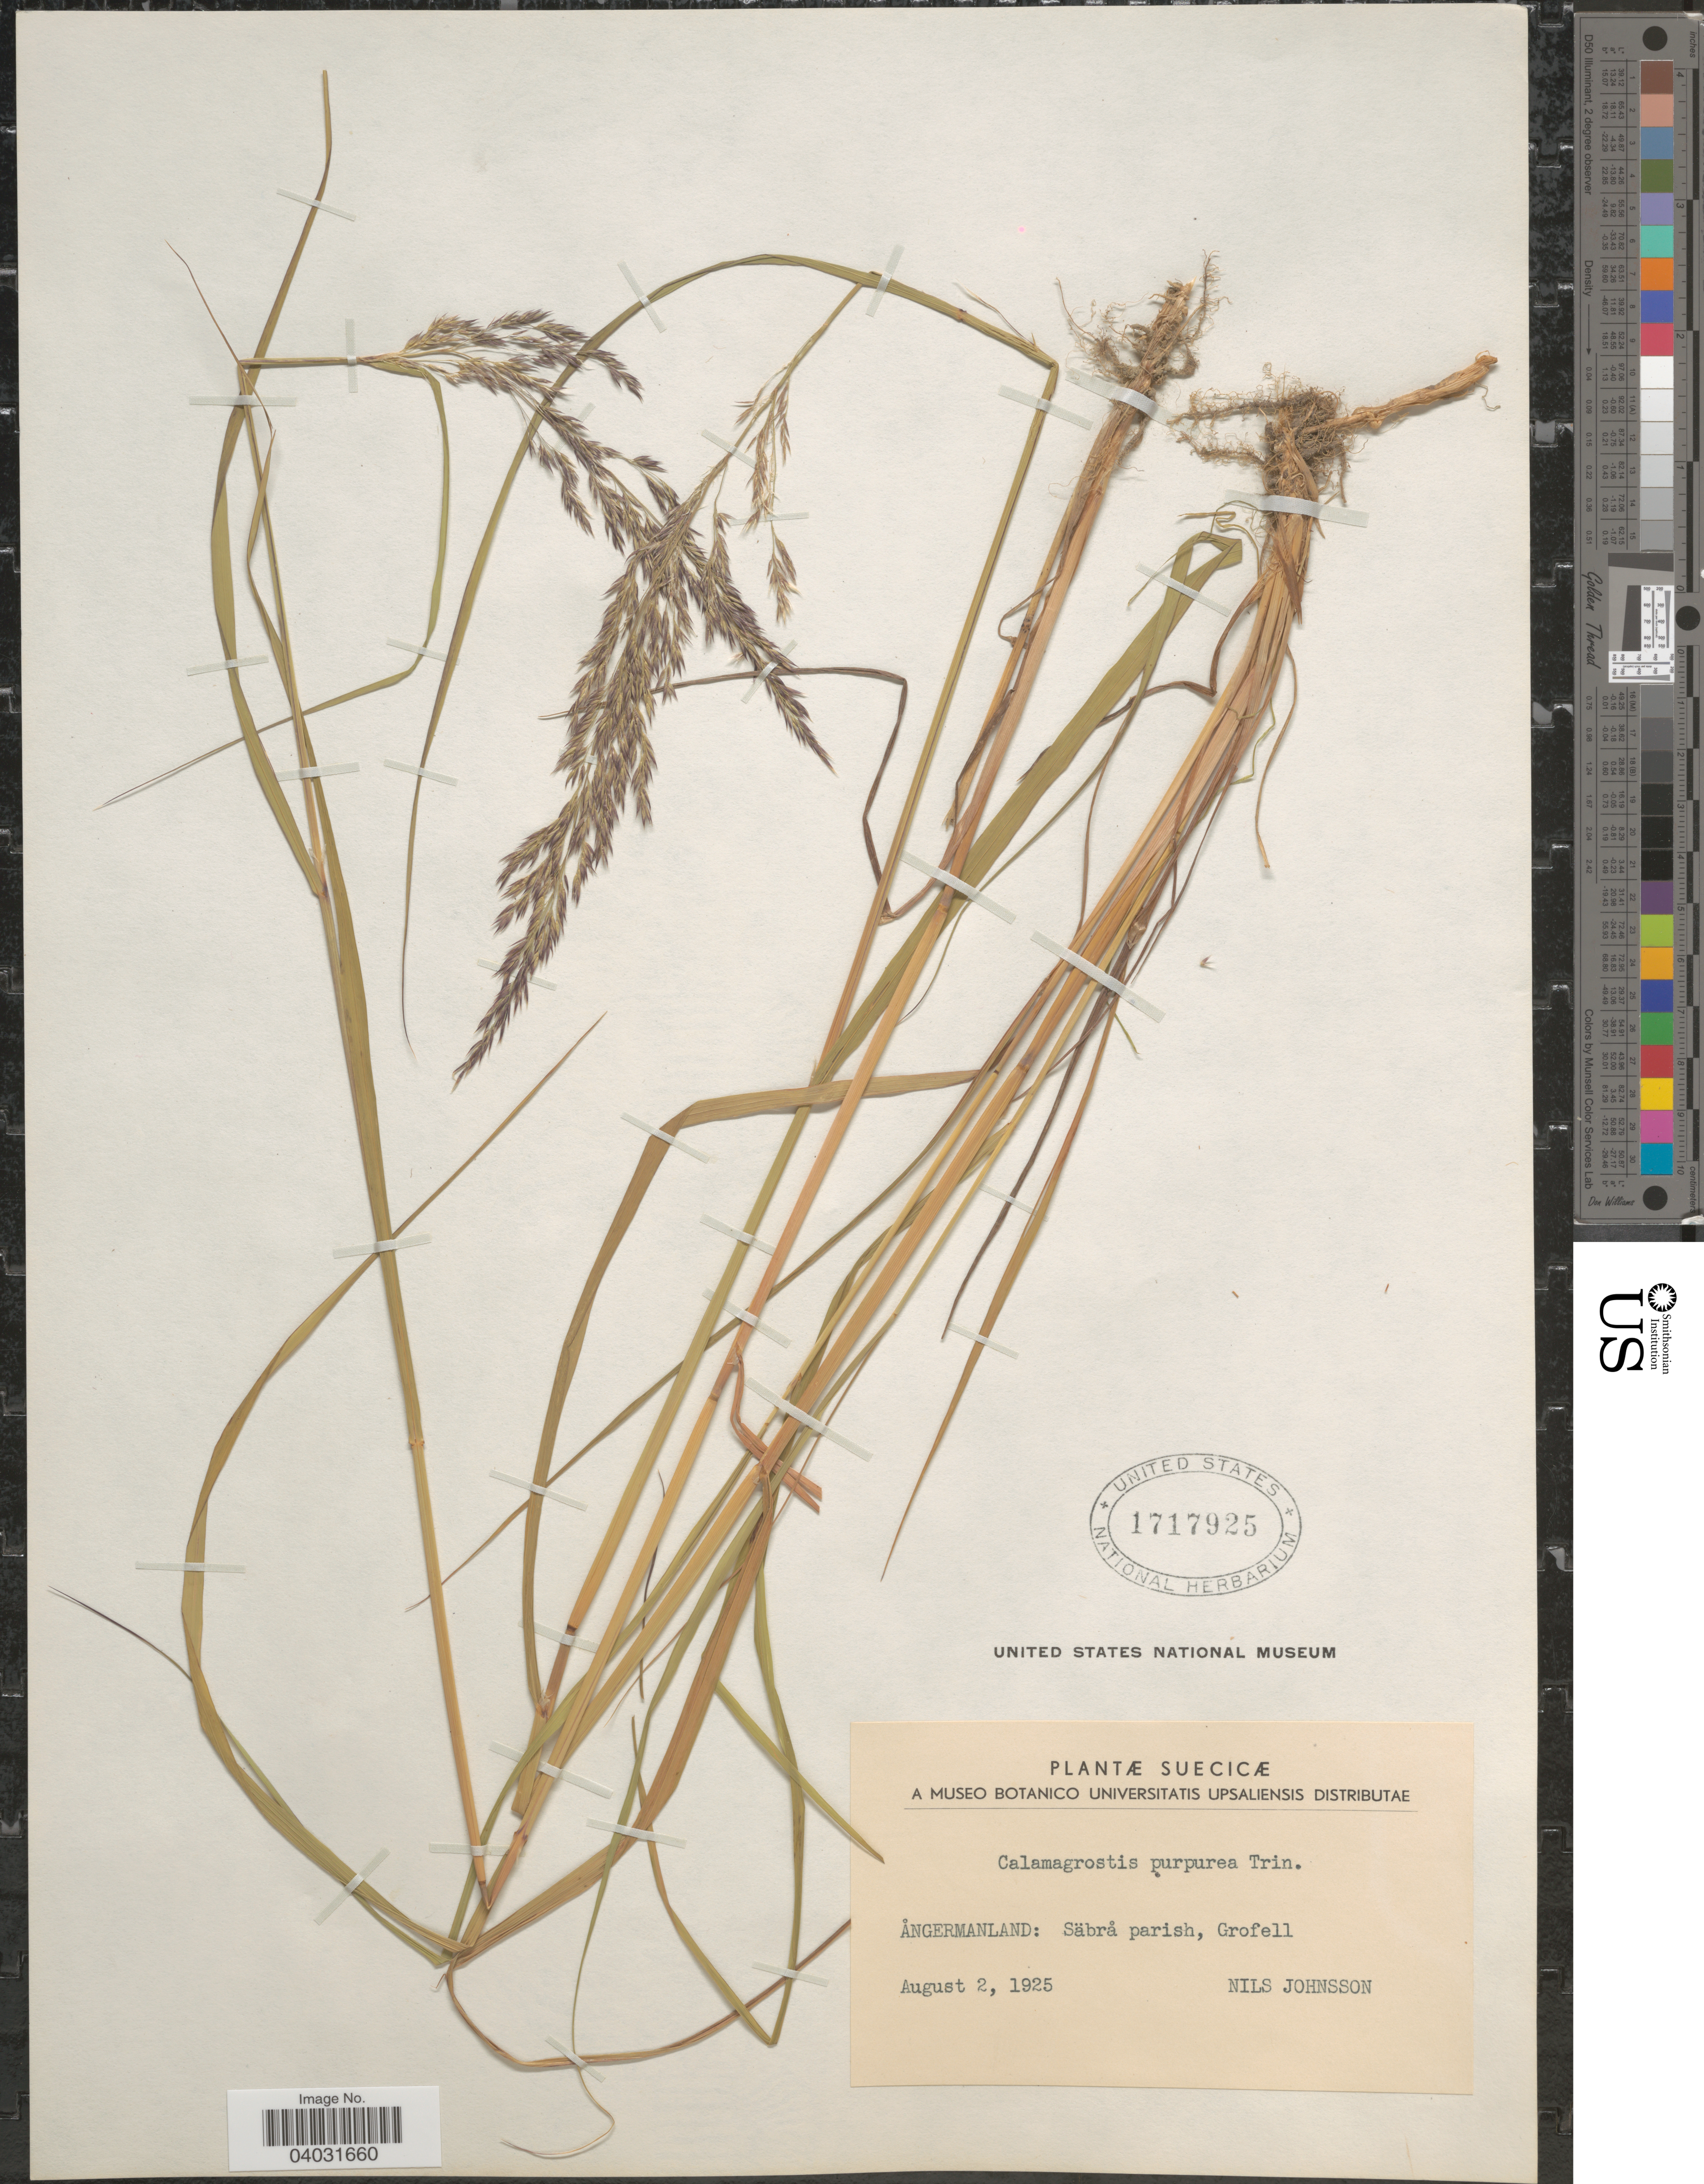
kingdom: Plantae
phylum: Tracheophyta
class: Liliopsida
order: Poales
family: Poaceae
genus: Calamagrostis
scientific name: Calamagrostis purpurea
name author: (Trin.) Trin.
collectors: N. Johnsson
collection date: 1925-08-02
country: Sweden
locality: Suecicæ. Ångermanland: Säbrå parish, Grofell.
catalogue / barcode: US 1717925